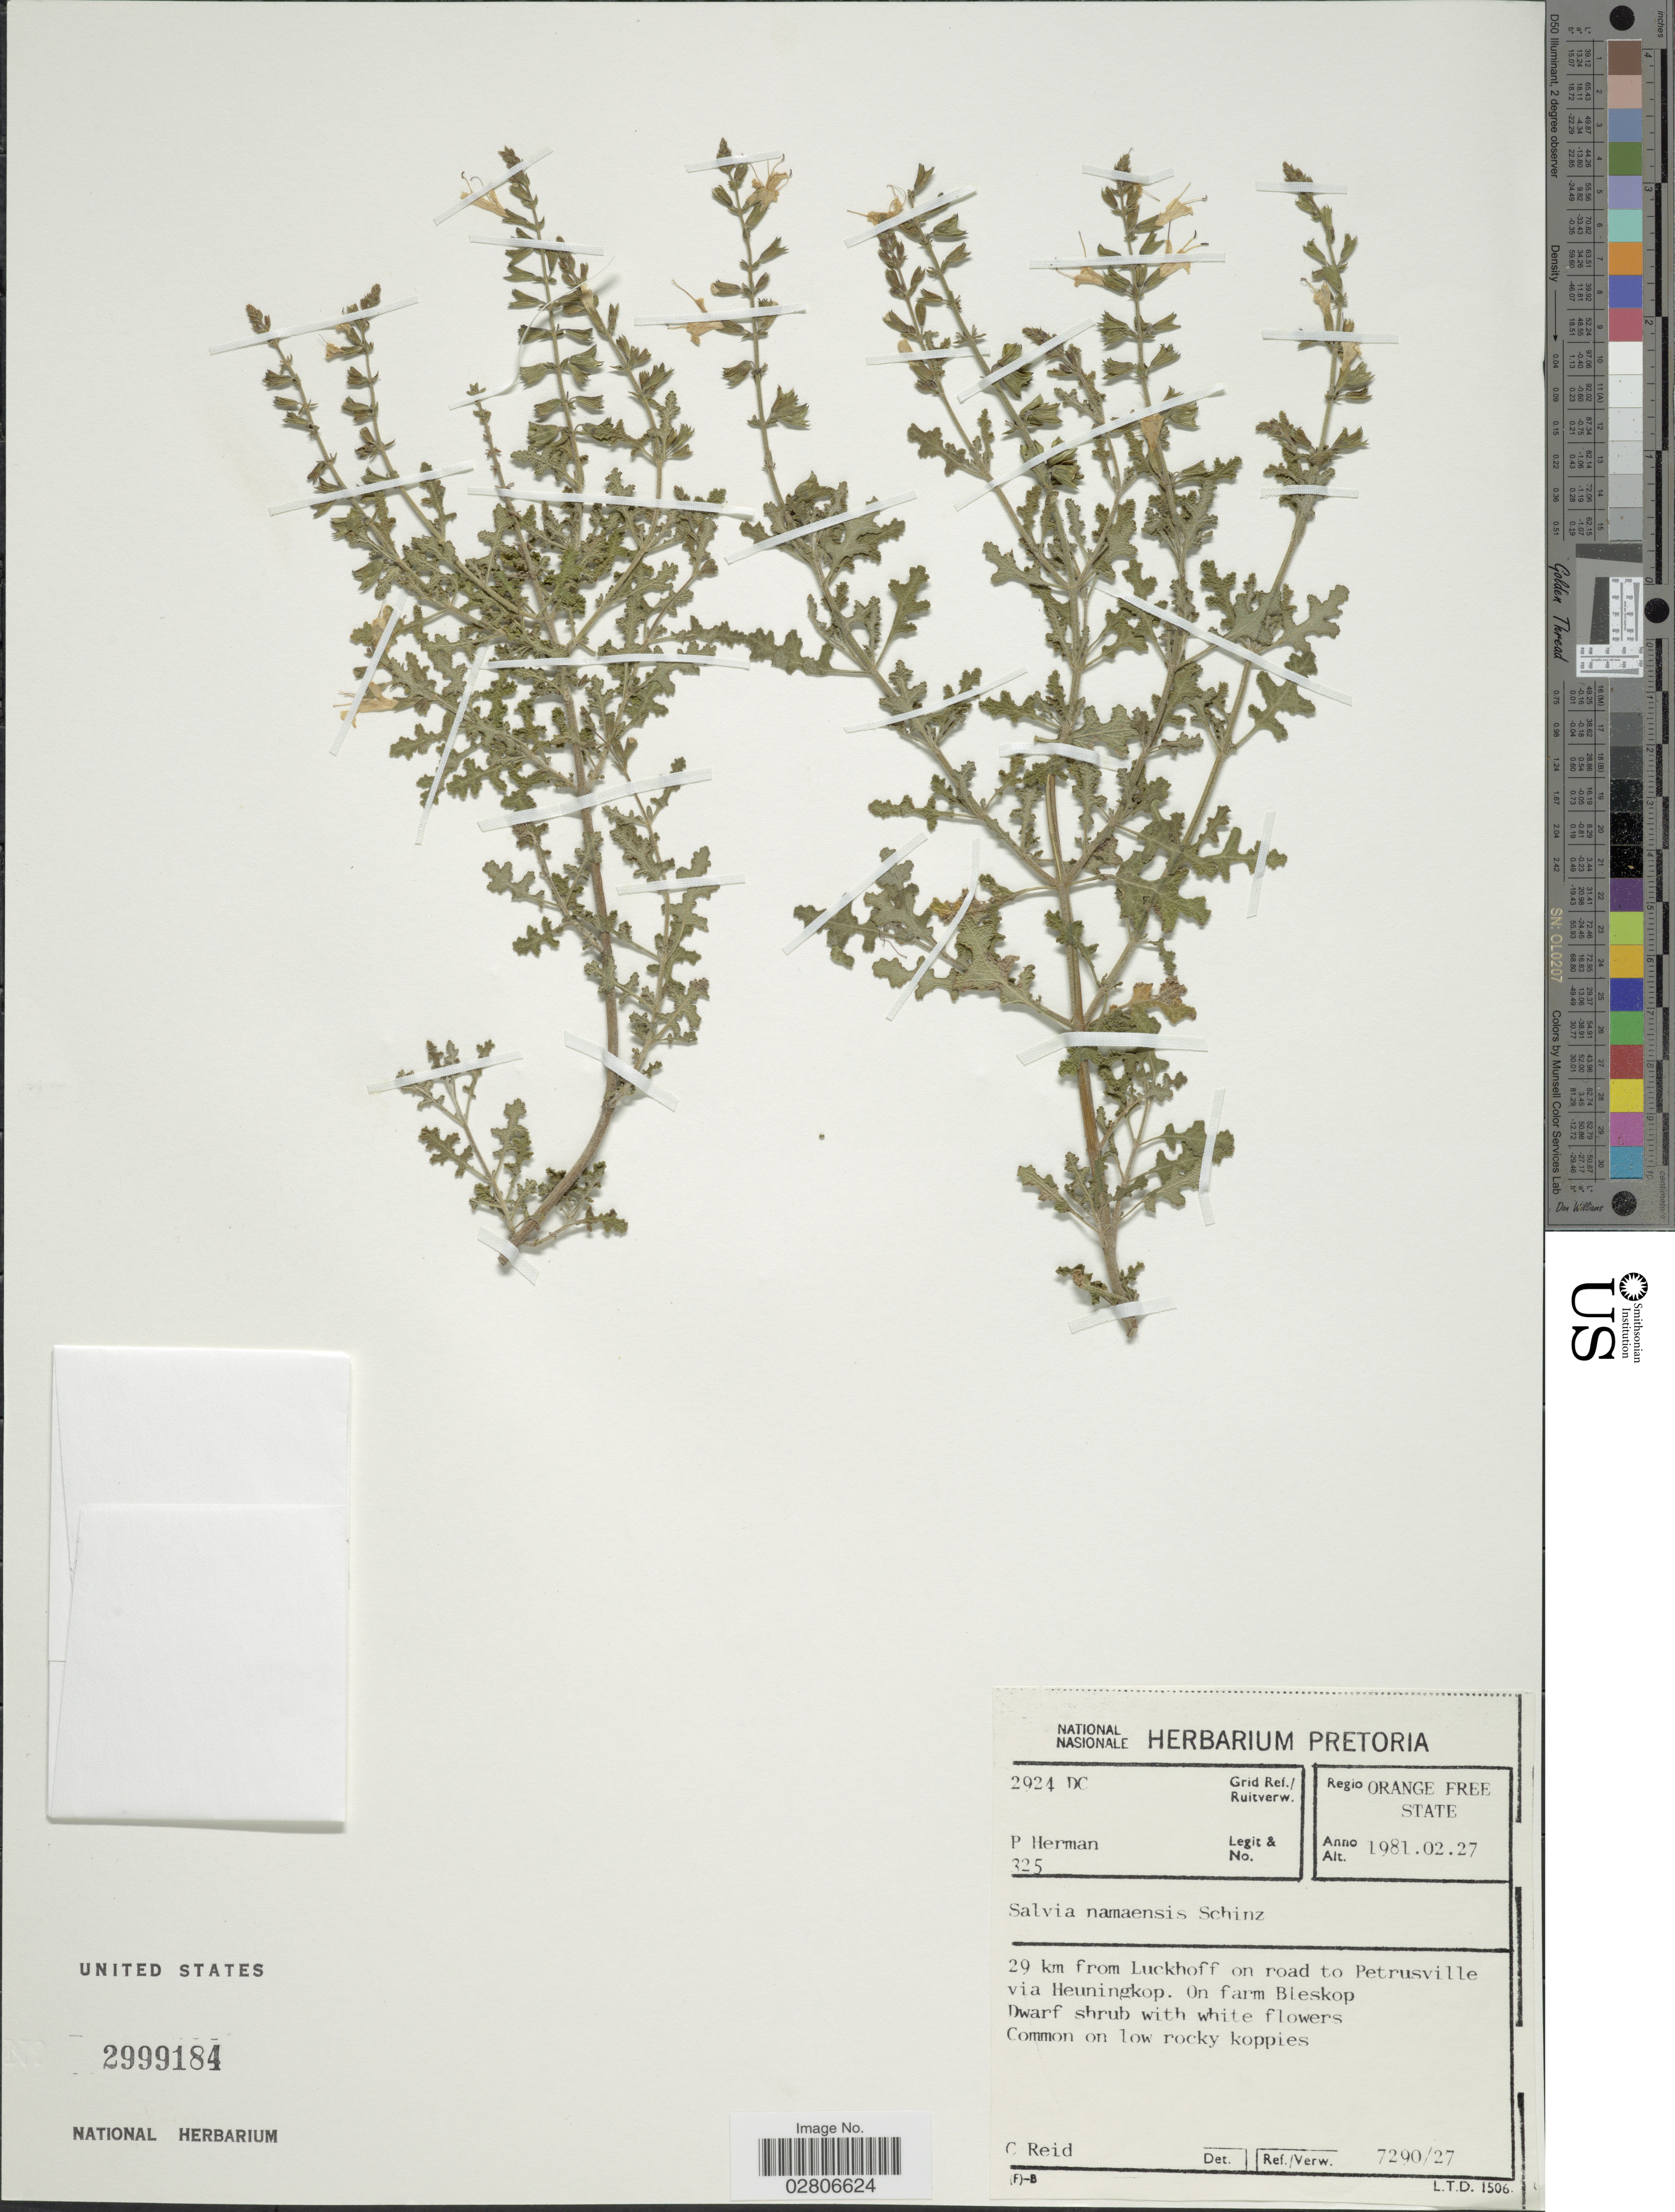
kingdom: Plantae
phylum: Tracheophyta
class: Magnoliopsida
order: Lamiales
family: Lamiaceae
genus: Salvia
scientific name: Salvia namaensis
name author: Schinz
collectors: P. Herman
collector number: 325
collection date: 1981-02-27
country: South Africa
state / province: Free State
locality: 2924 DC Grid Ref. Regio Orange Free State, 29 km from Luckhoff on road to Petrusville via Heuningkop, on farm Bleskop Dwarf.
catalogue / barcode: US 2999184